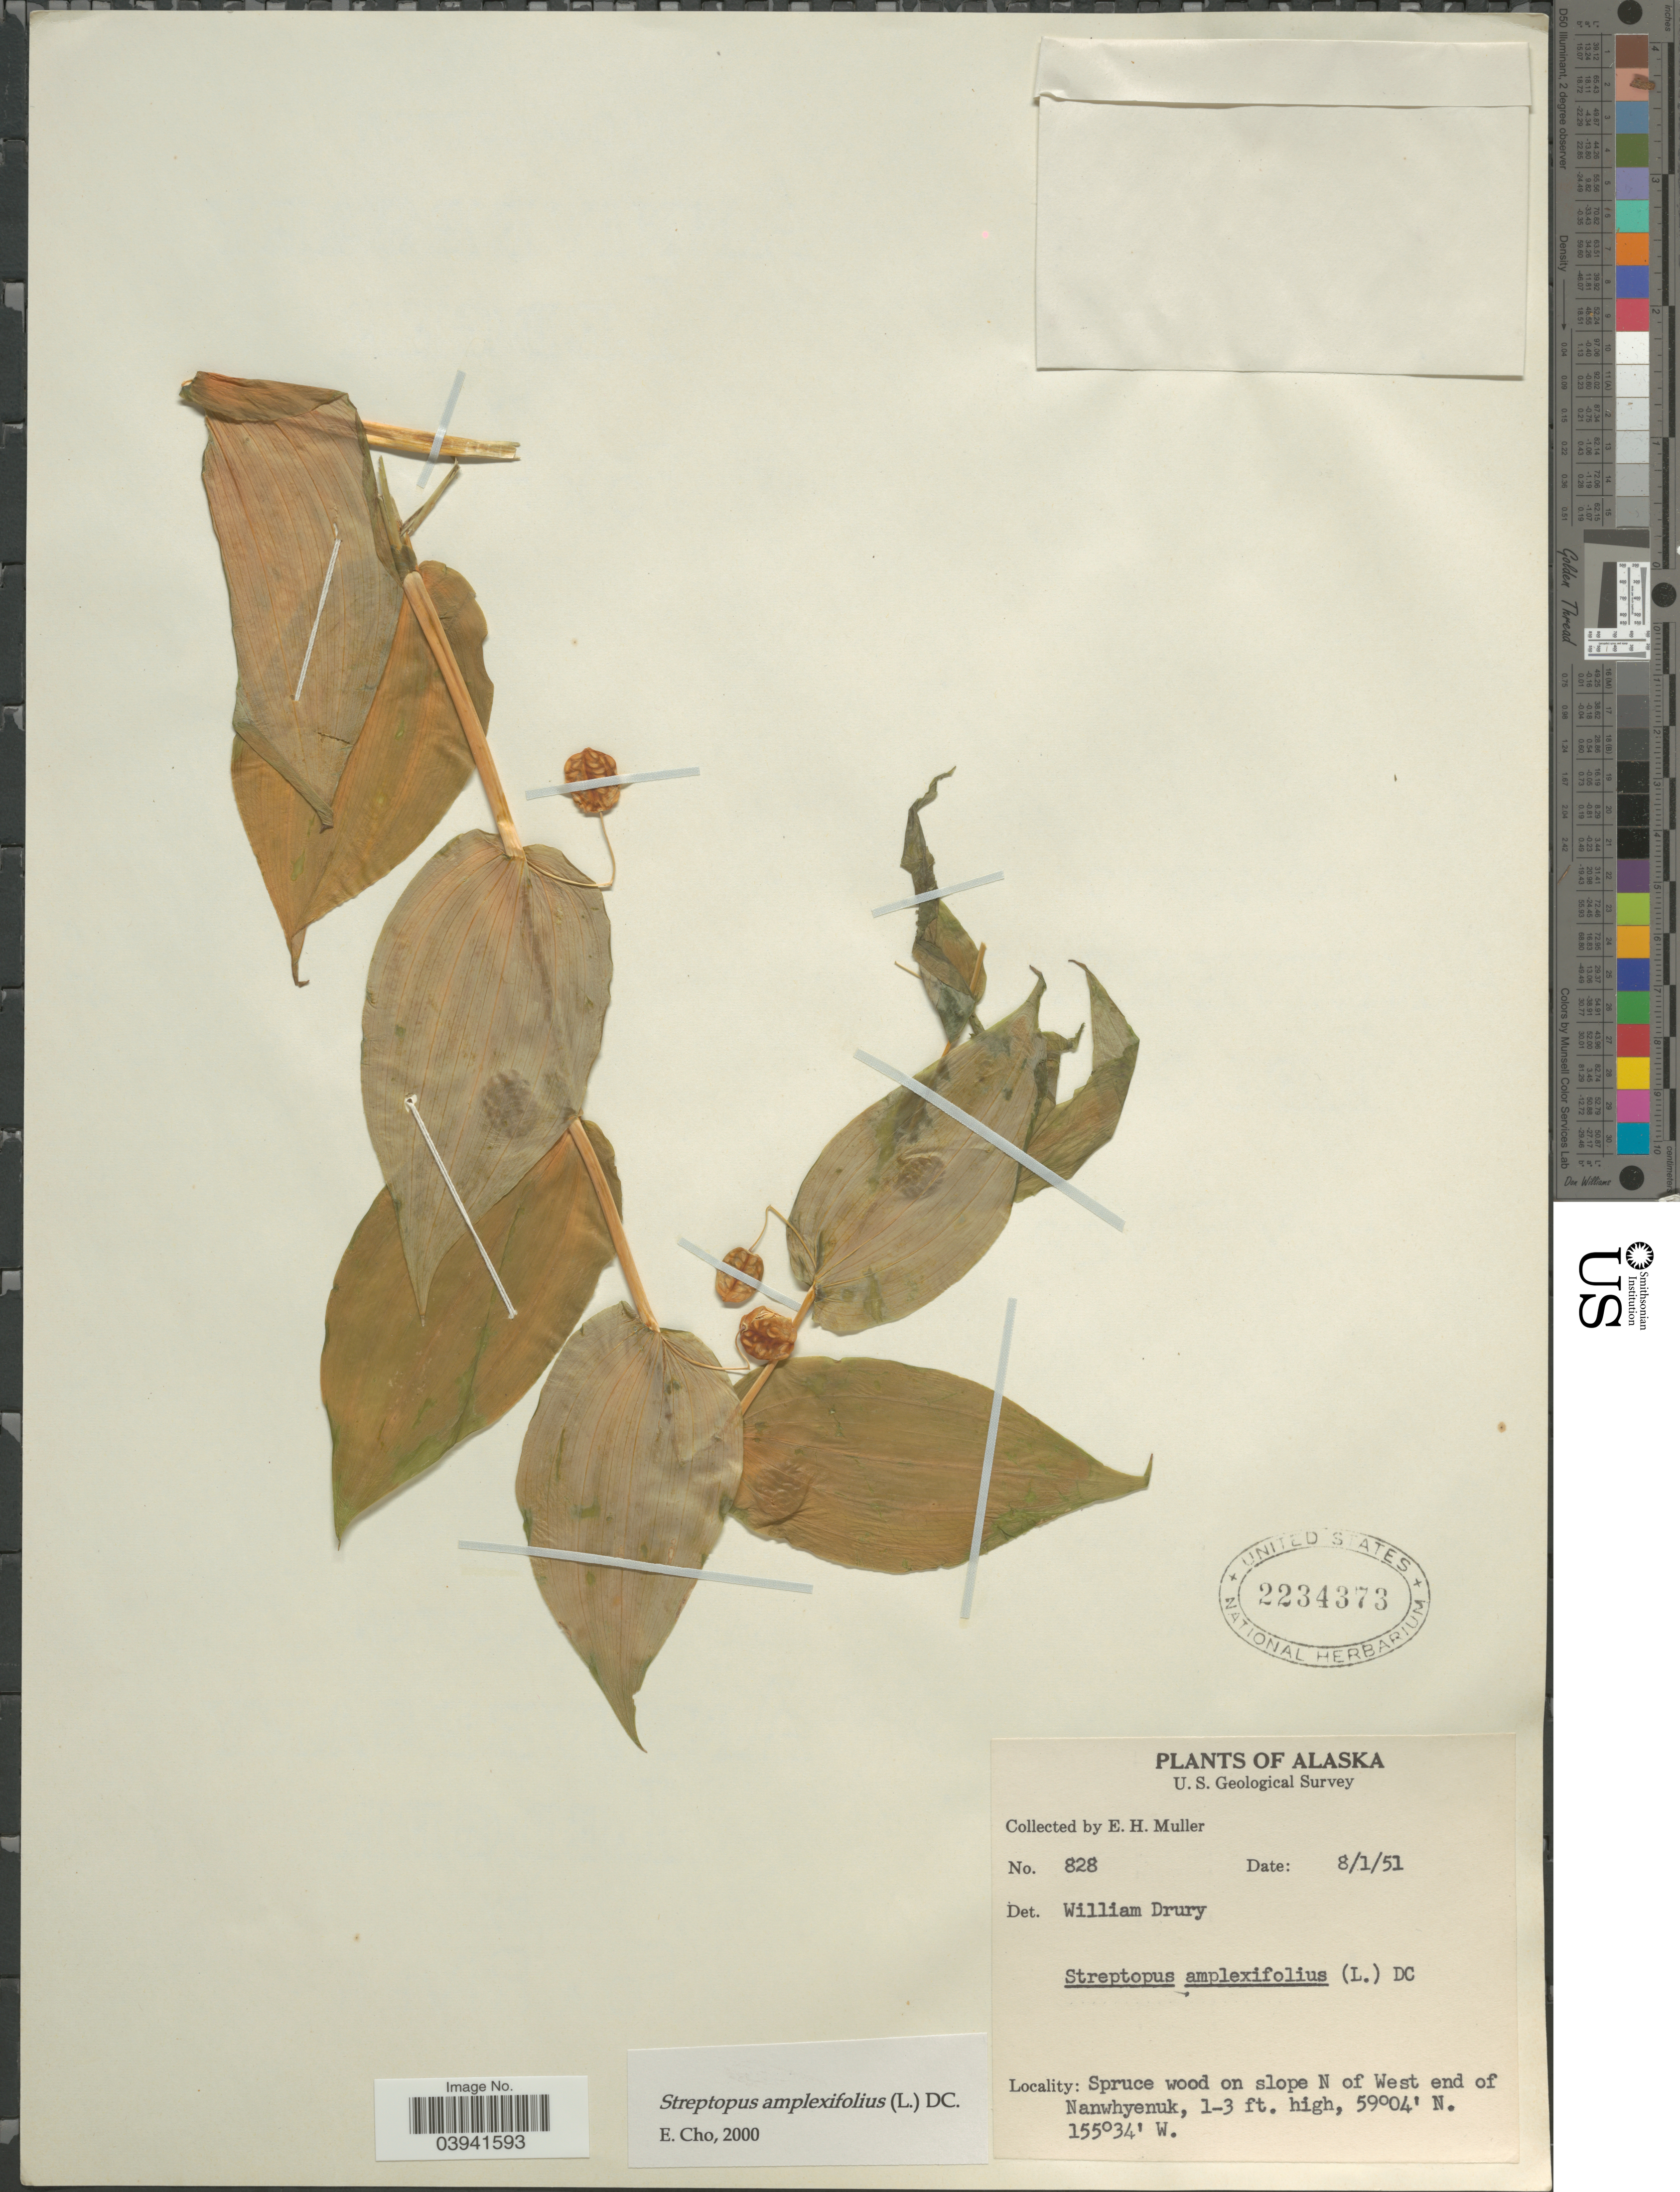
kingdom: Plantae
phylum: Tracheophyta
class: Liliopsida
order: Liliales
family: Liliaceae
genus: Streptopus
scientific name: Streptopus amplexifolius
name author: (L.) DC.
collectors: E. H. Muller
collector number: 828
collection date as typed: Transcribed d/m/y: 1/8/51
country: United States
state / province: Alaska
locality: Spruce woods on slope N of West end of Nanwhyenuk.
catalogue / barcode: US 2234373